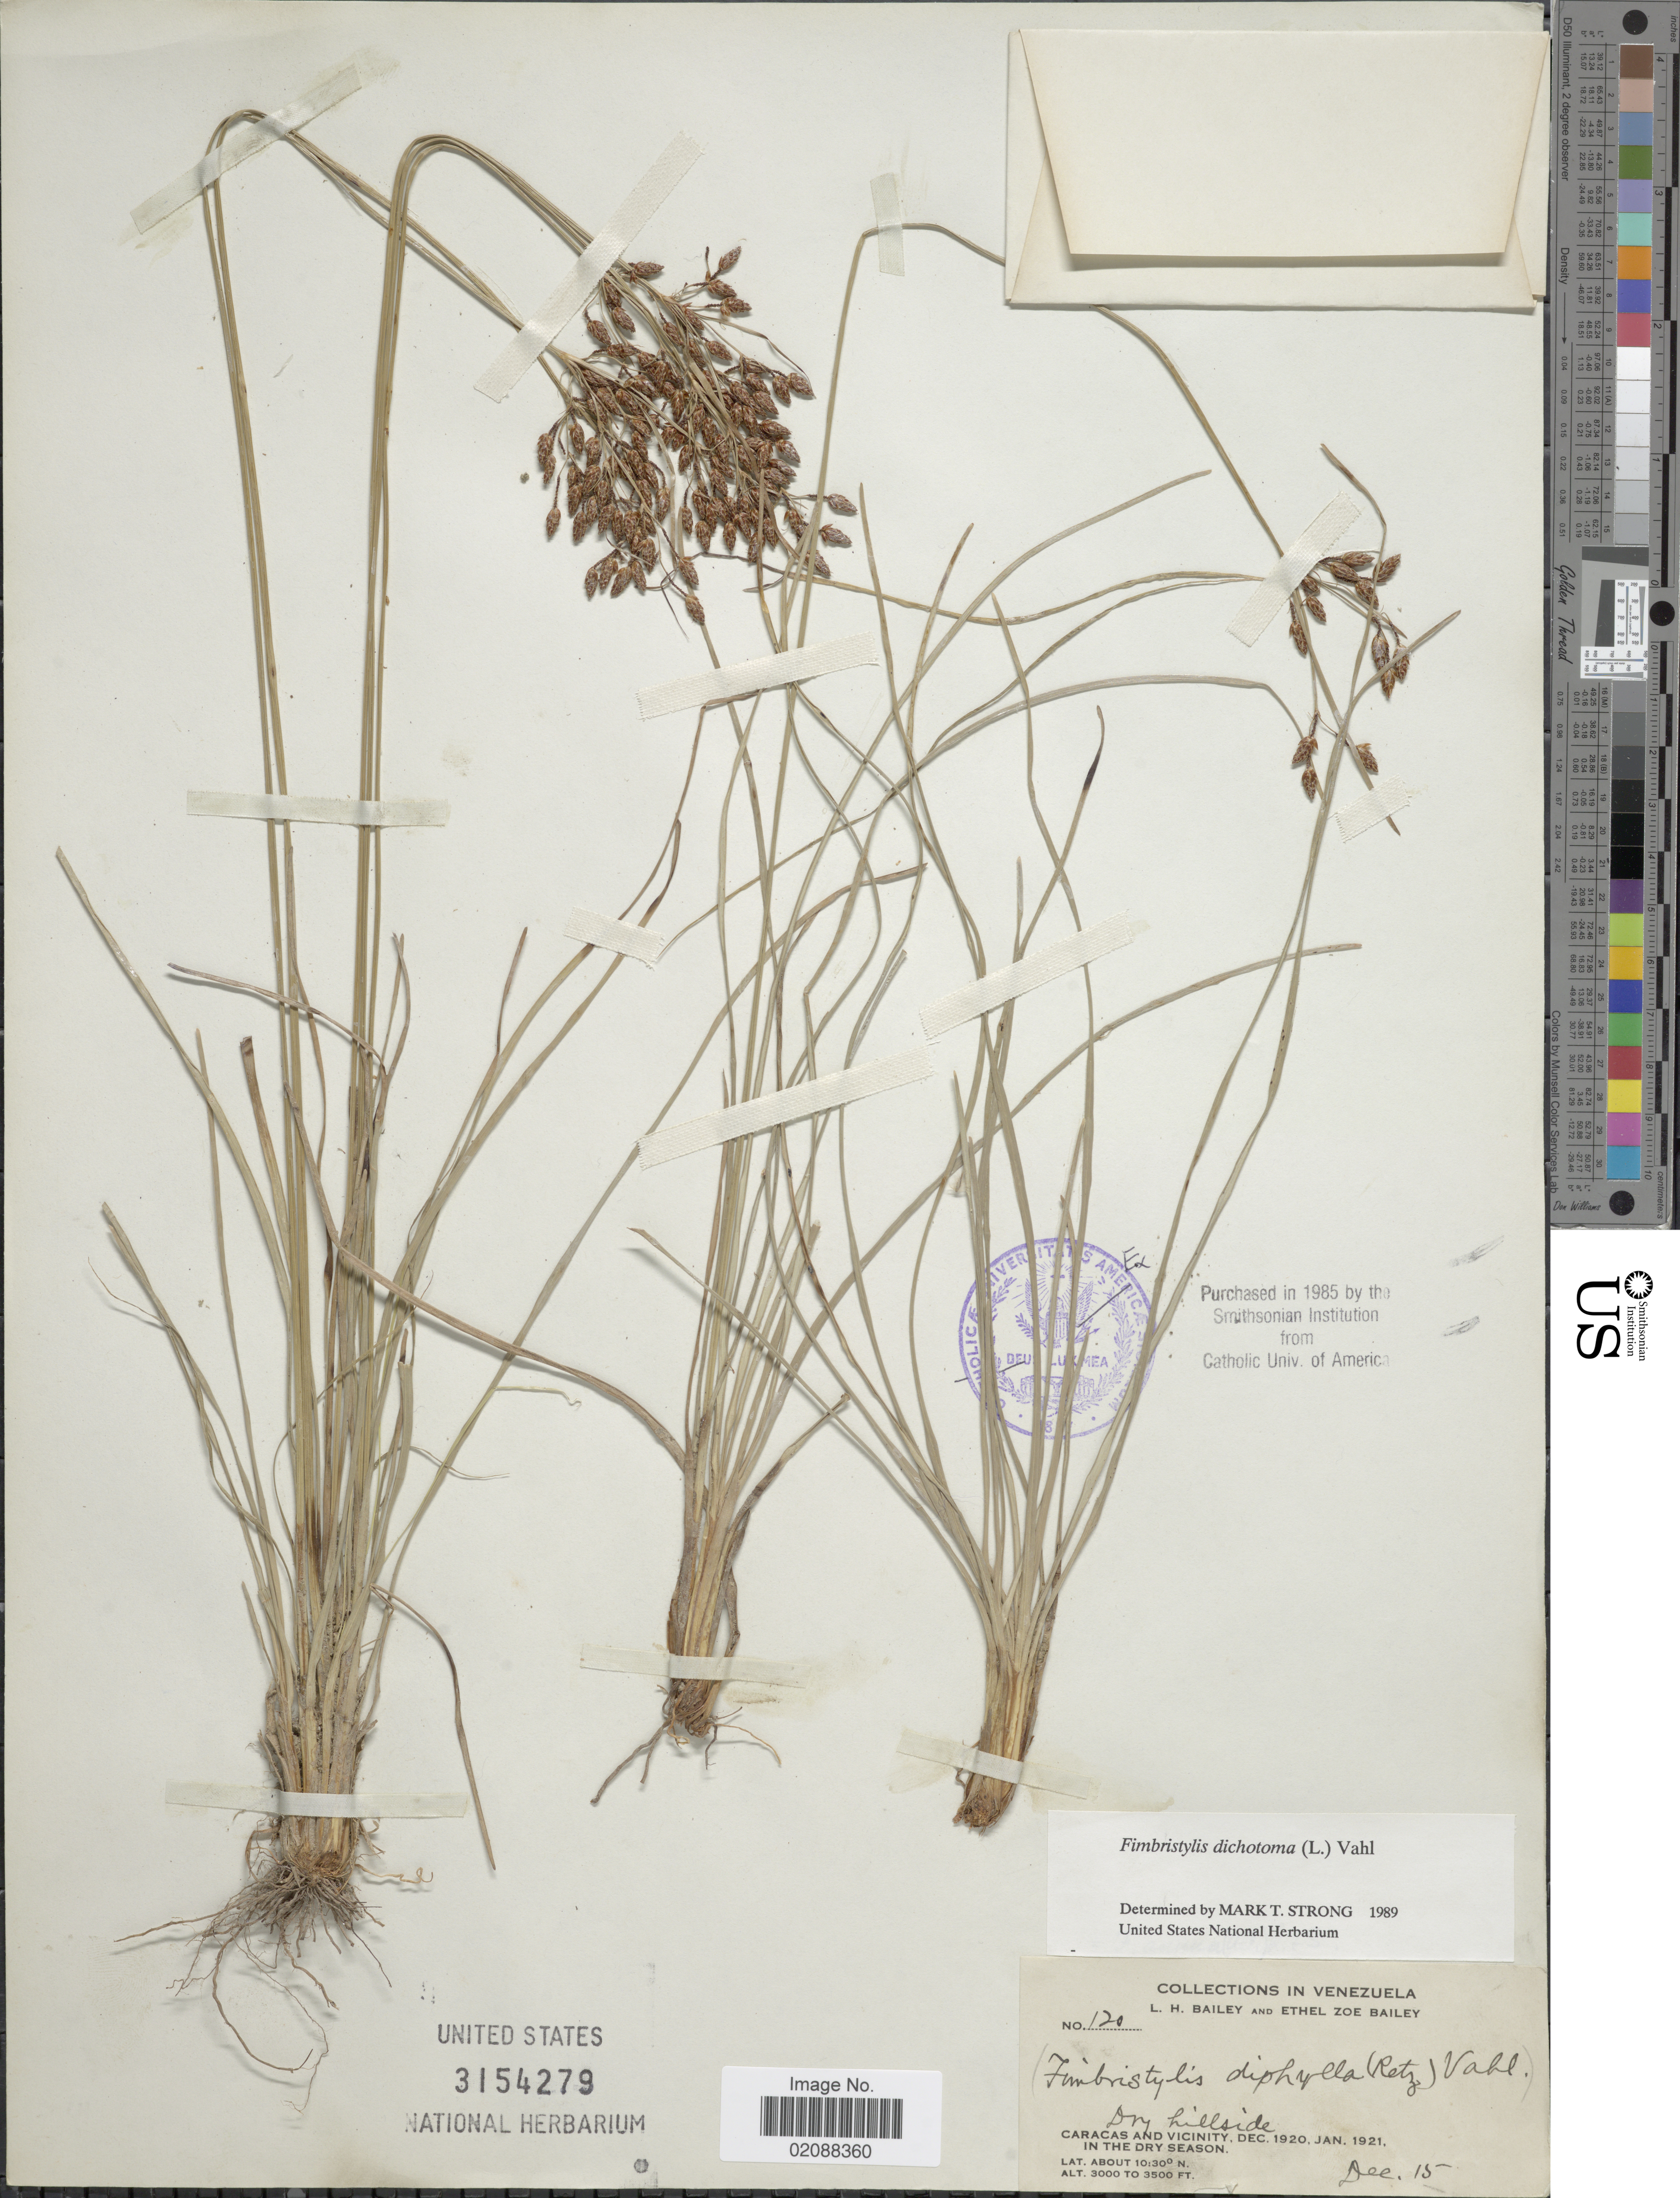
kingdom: Plantae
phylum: Tracheophyta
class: Liliopsida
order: Poales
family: Cyperaceae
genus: Fimbristylis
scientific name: Fimbristylis dichotoma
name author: (L.) Vahl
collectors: L. H. Bailey & E. Z. Bailey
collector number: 120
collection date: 1921-12-15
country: Venezuela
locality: Caracas and Vicinity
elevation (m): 914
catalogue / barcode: US 3154279